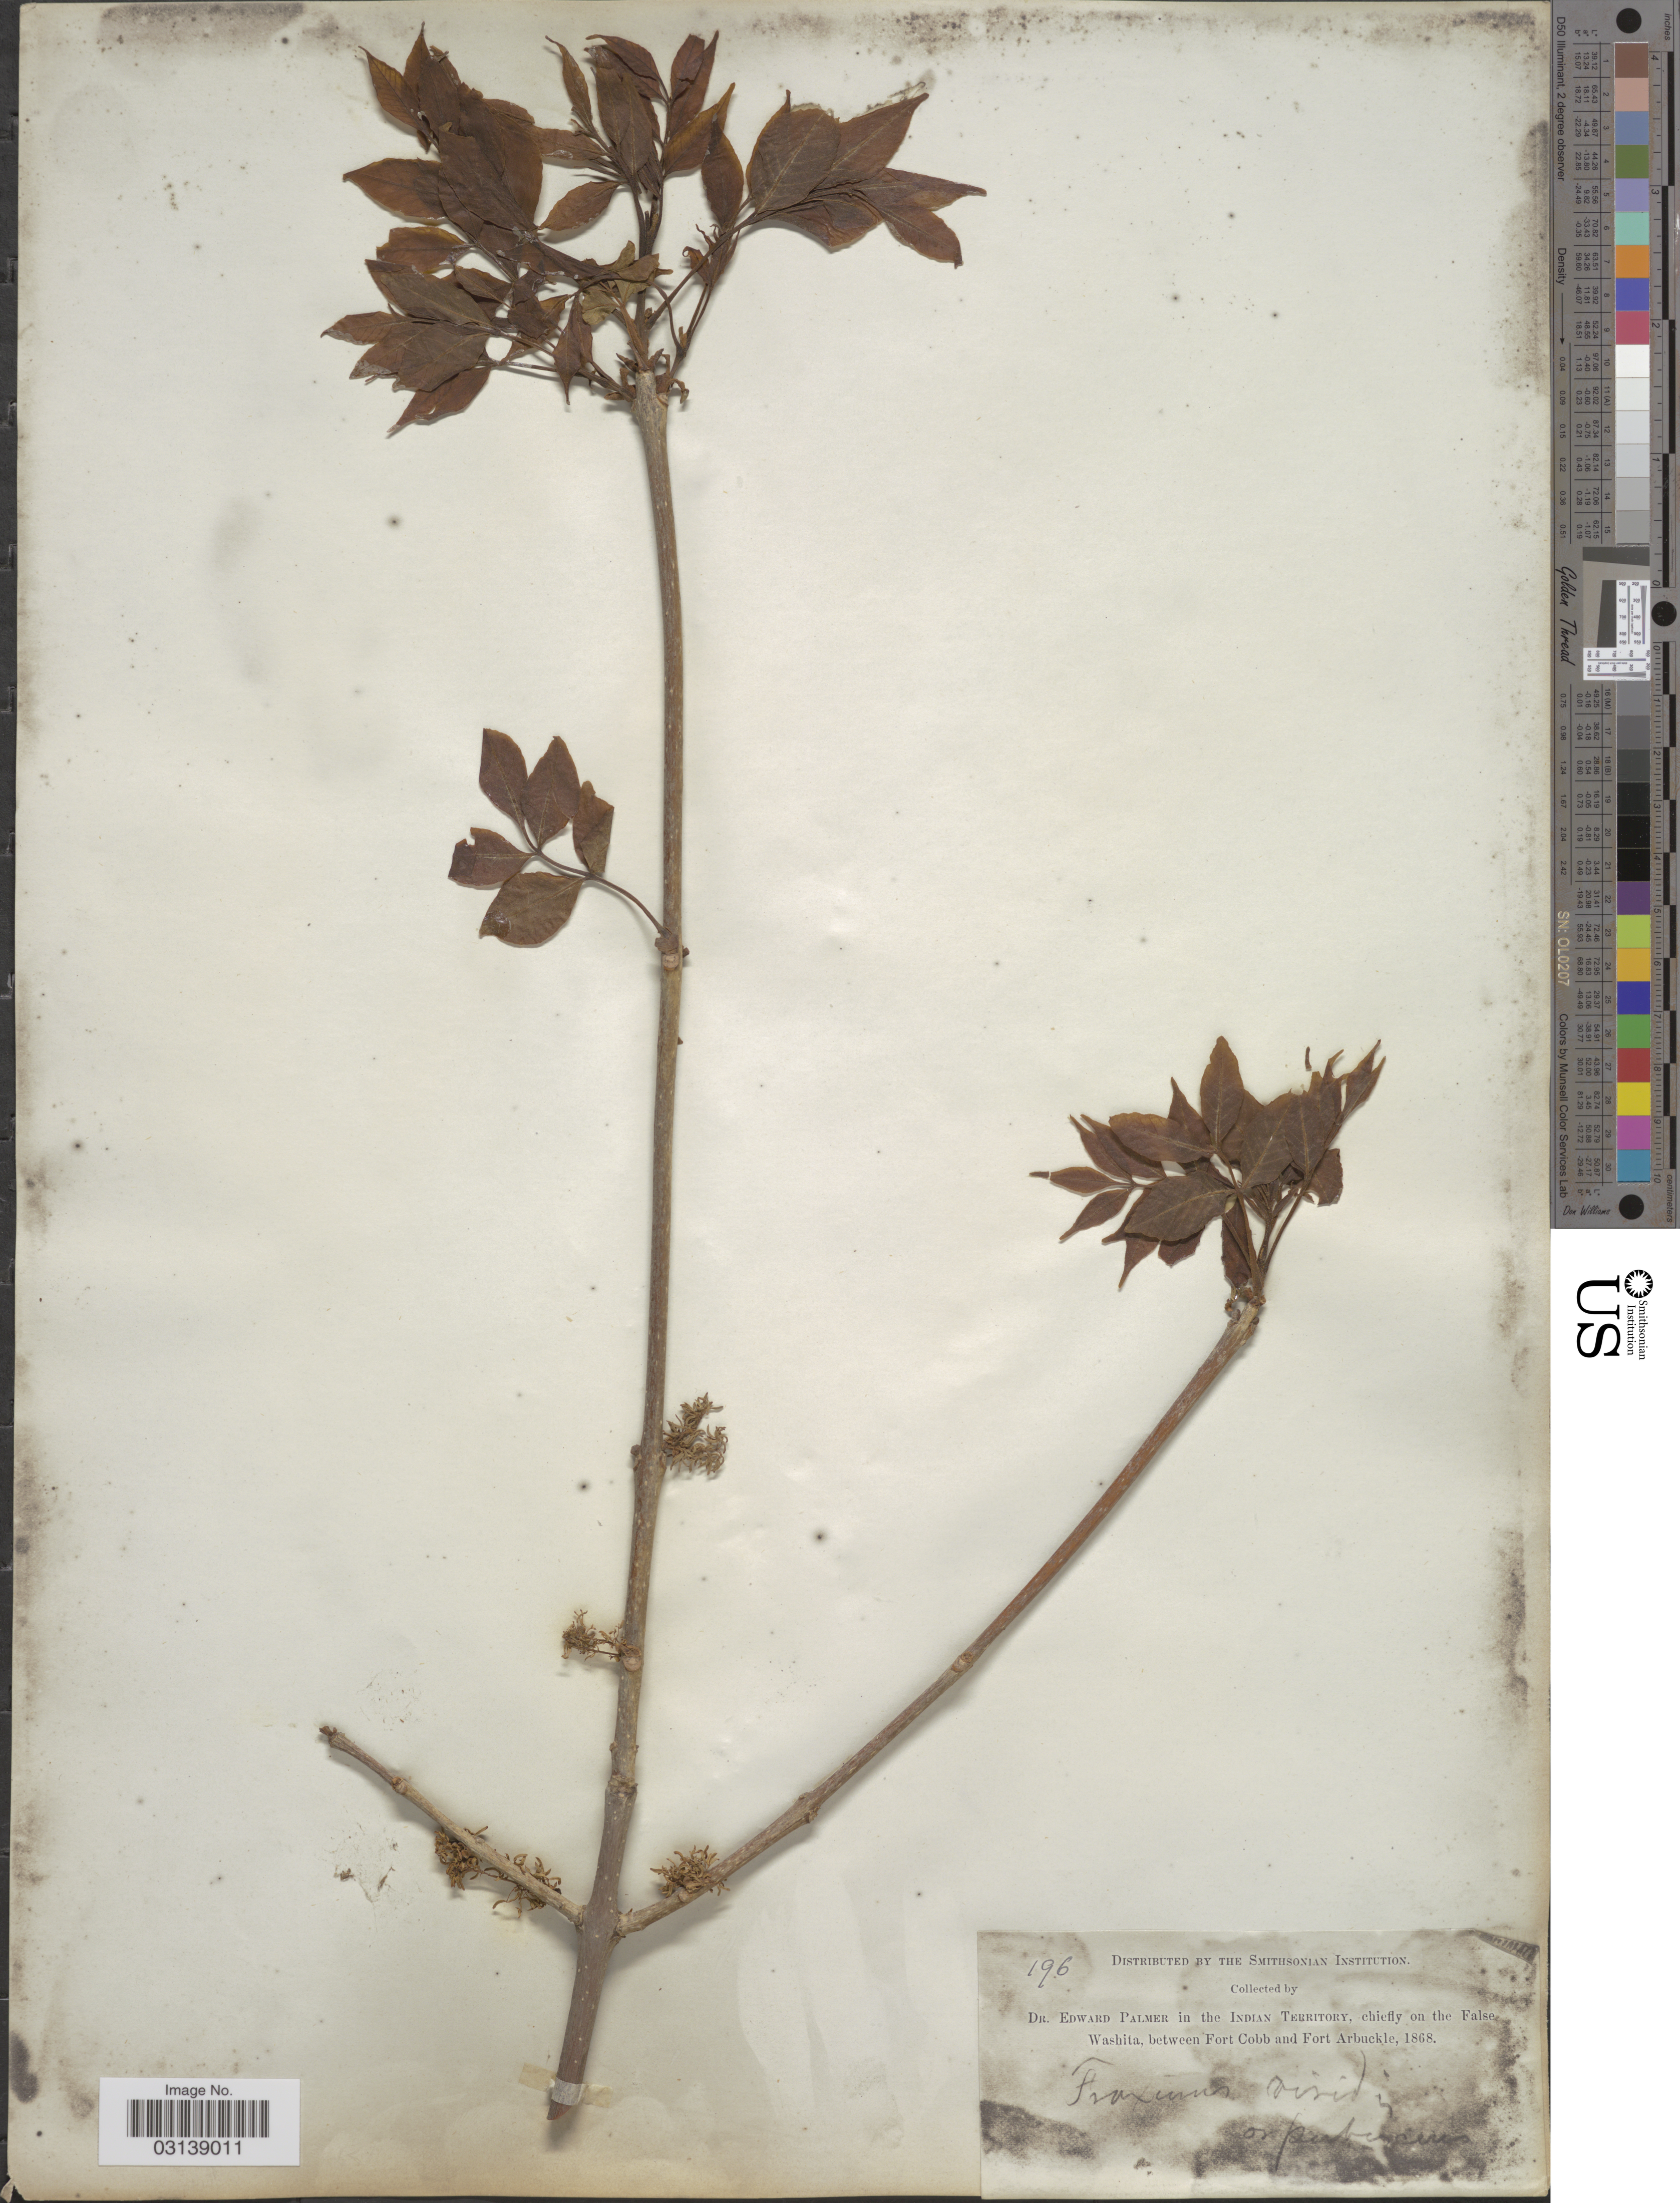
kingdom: Plantae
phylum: Tracheophyta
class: Magnoliopsida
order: Lamiales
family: Oleaceae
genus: Fraxinus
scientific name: Fraxinus pennsylvanica var. campestris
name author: (Britton) F.C. Gates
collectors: E. Palmer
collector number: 196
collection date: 1868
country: United States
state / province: Oklahoma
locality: Indian Territory, chiefly on the False Washita, between Fort Cobb and Fort Arbuckle.